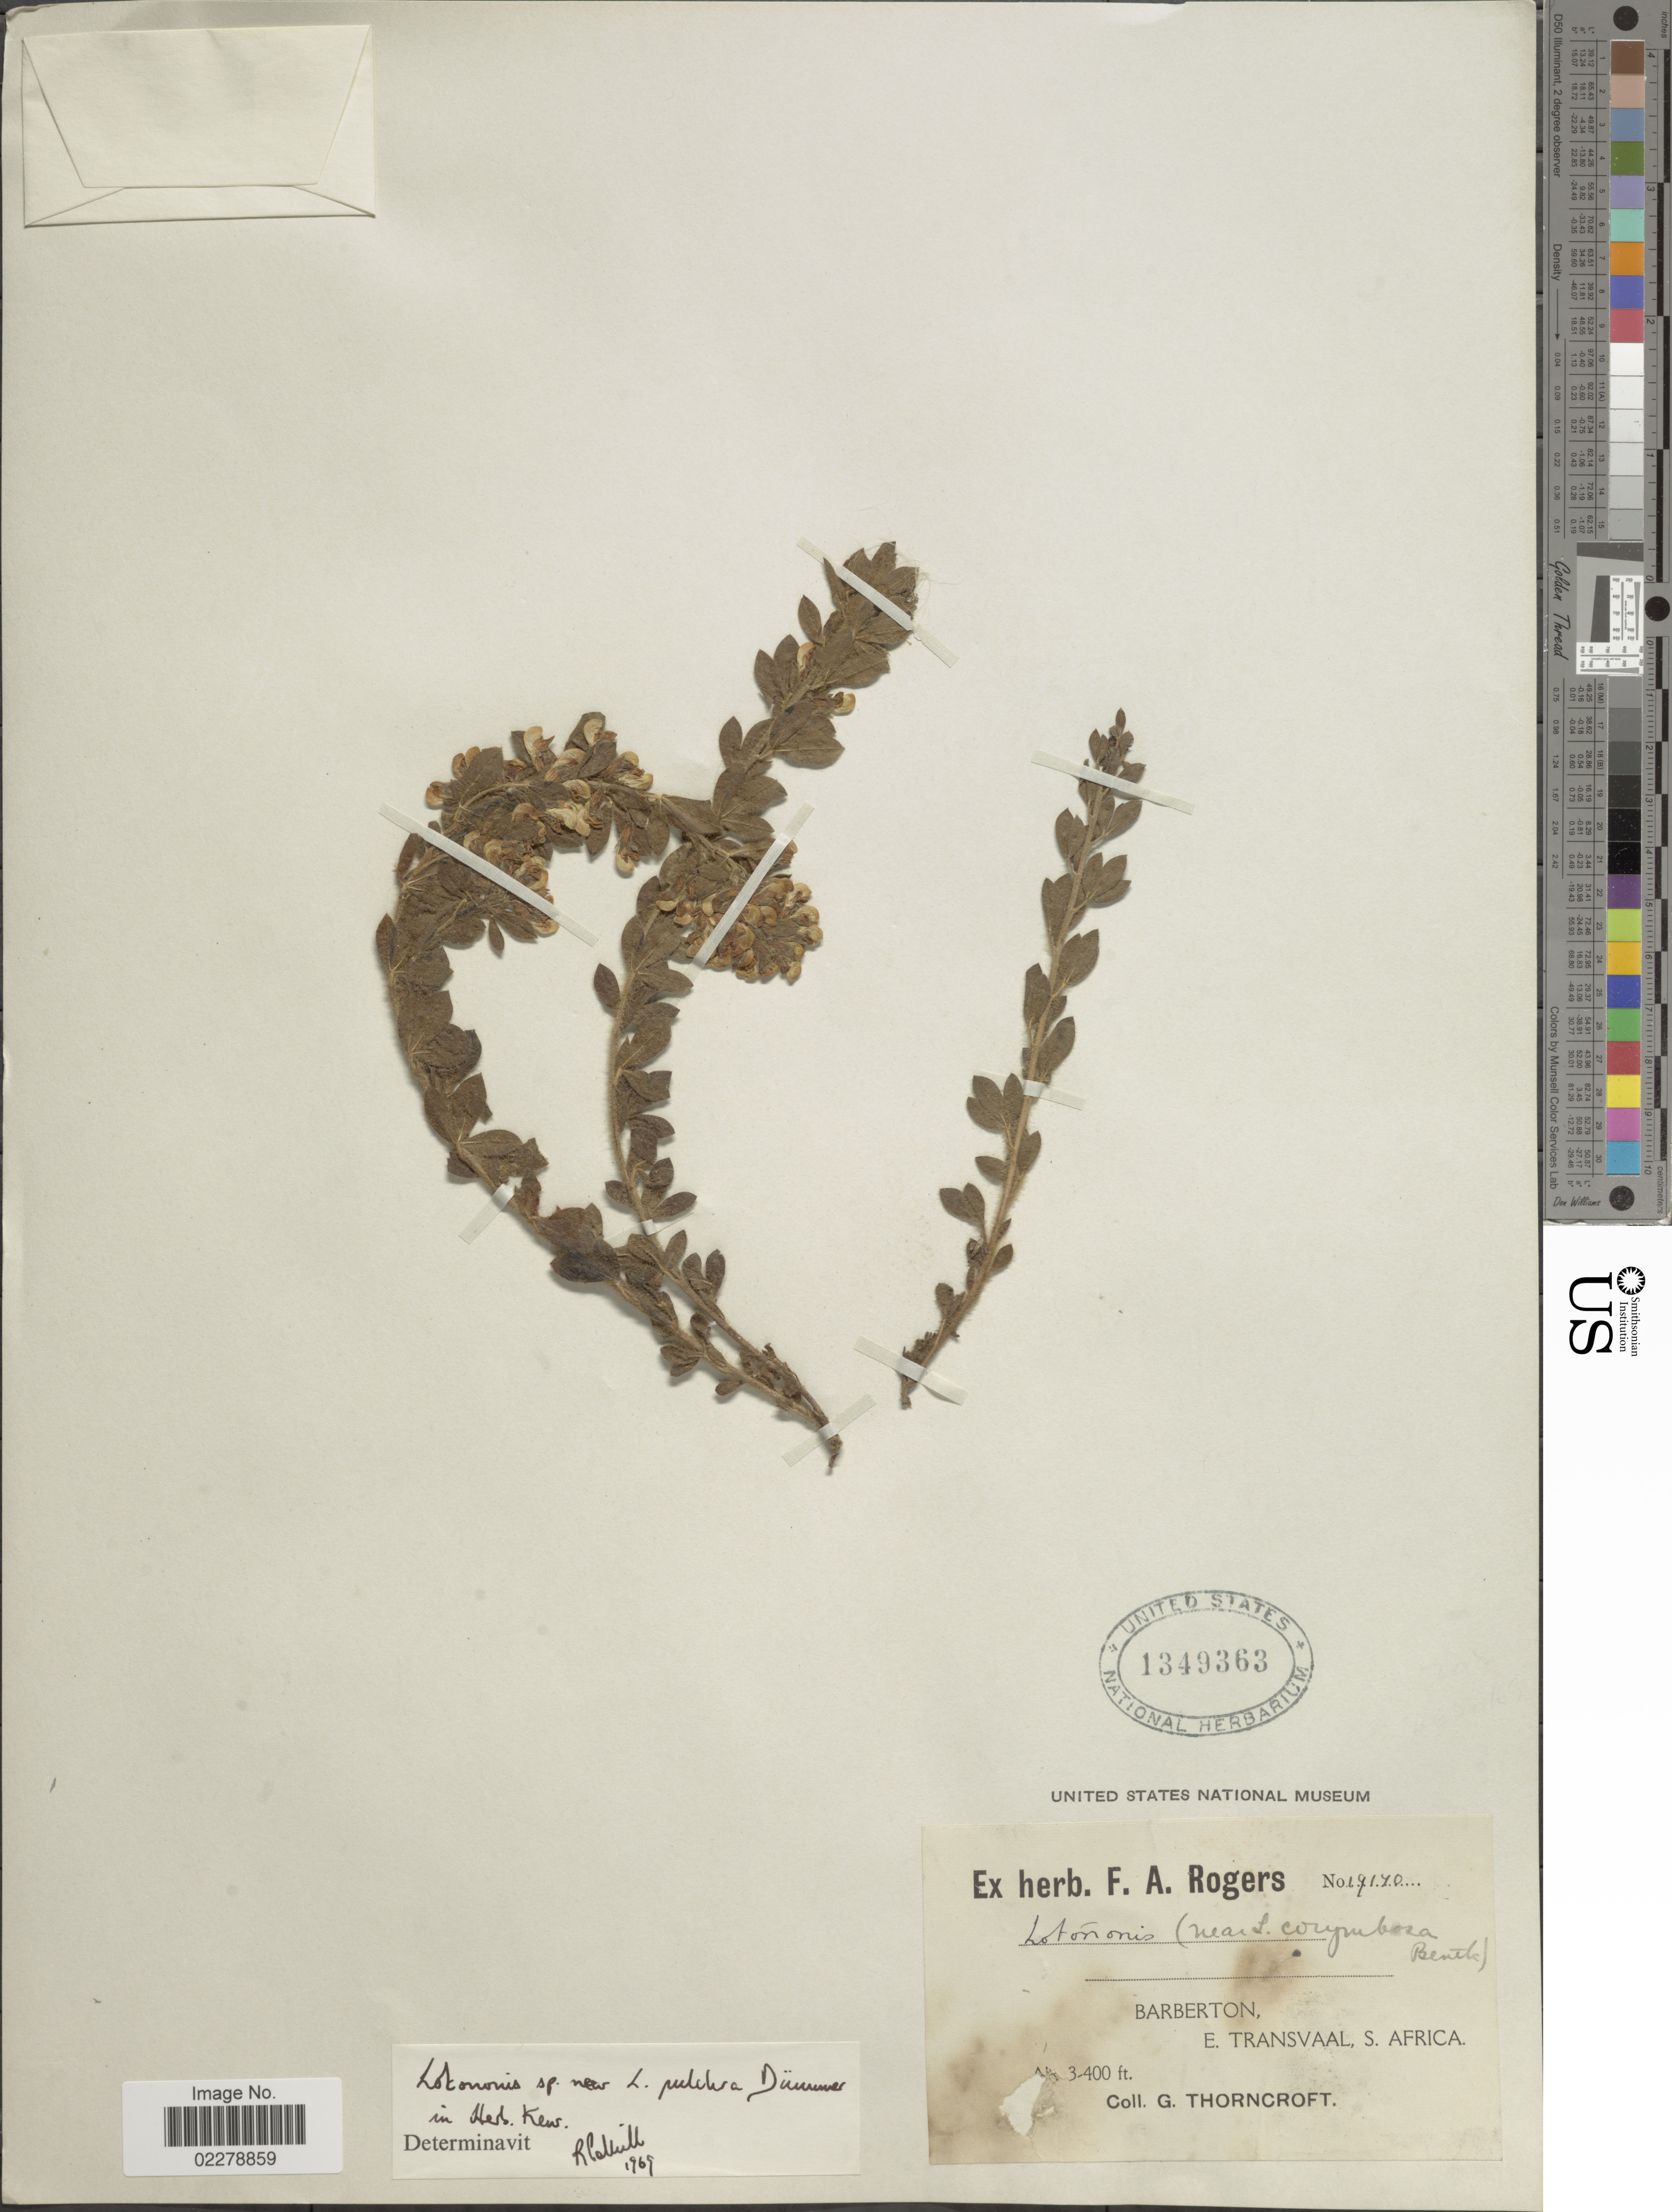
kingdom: Plantae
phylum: Tracheophyta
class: Magnoliopsida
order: Fabales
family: Fabaceae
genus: Lotononis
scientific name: Lotononis pulchra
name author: Dümmer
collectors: G. Thorncroft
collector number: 19140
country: South Africa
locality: Barberton, E. Transvaal, S. Africa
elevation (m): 91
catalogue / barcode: US 1349363